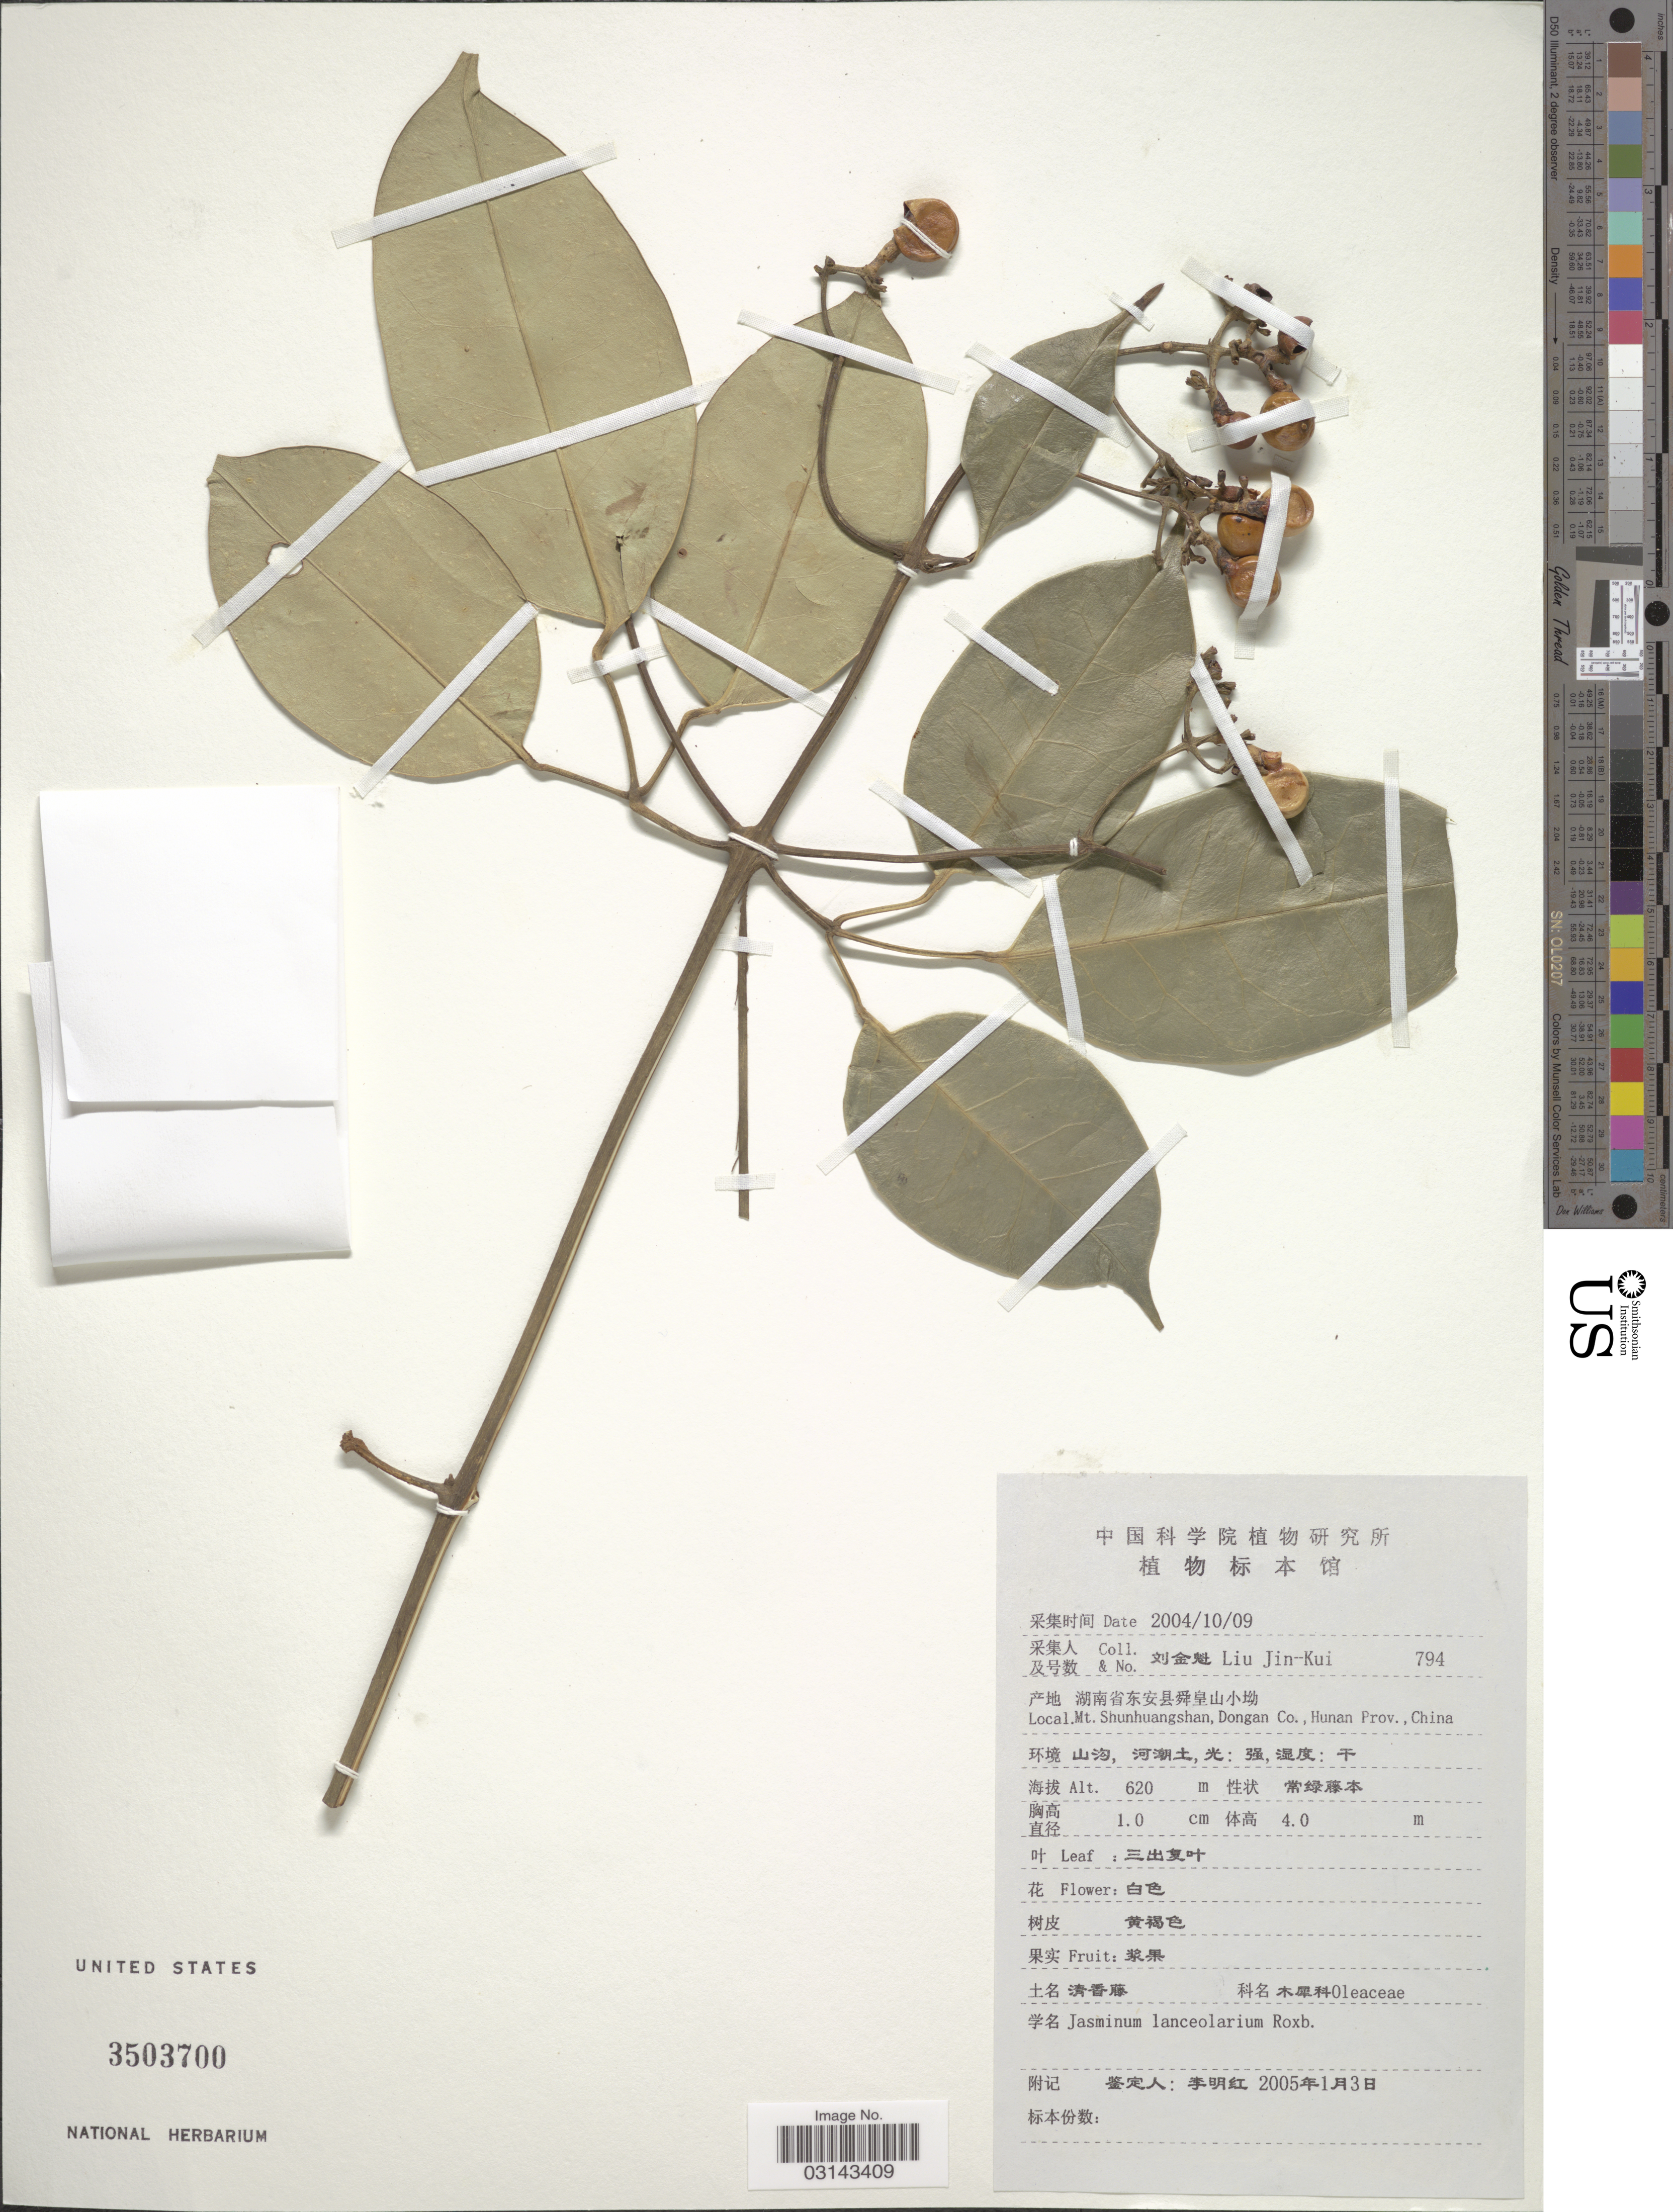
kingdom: Plantae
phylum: Tracheophyta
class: Magnoliopsida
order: Lamiales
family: Oleaceae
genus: Jasminum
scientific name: Jasminum lanceolarium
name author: Roxb.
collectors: Liu Jin-Kui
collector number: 794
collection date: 2004-10-09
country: China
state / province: Hunan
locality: Mt. Shunhuangshan, Dongan Co.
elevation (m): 620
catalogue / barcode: US 3503700